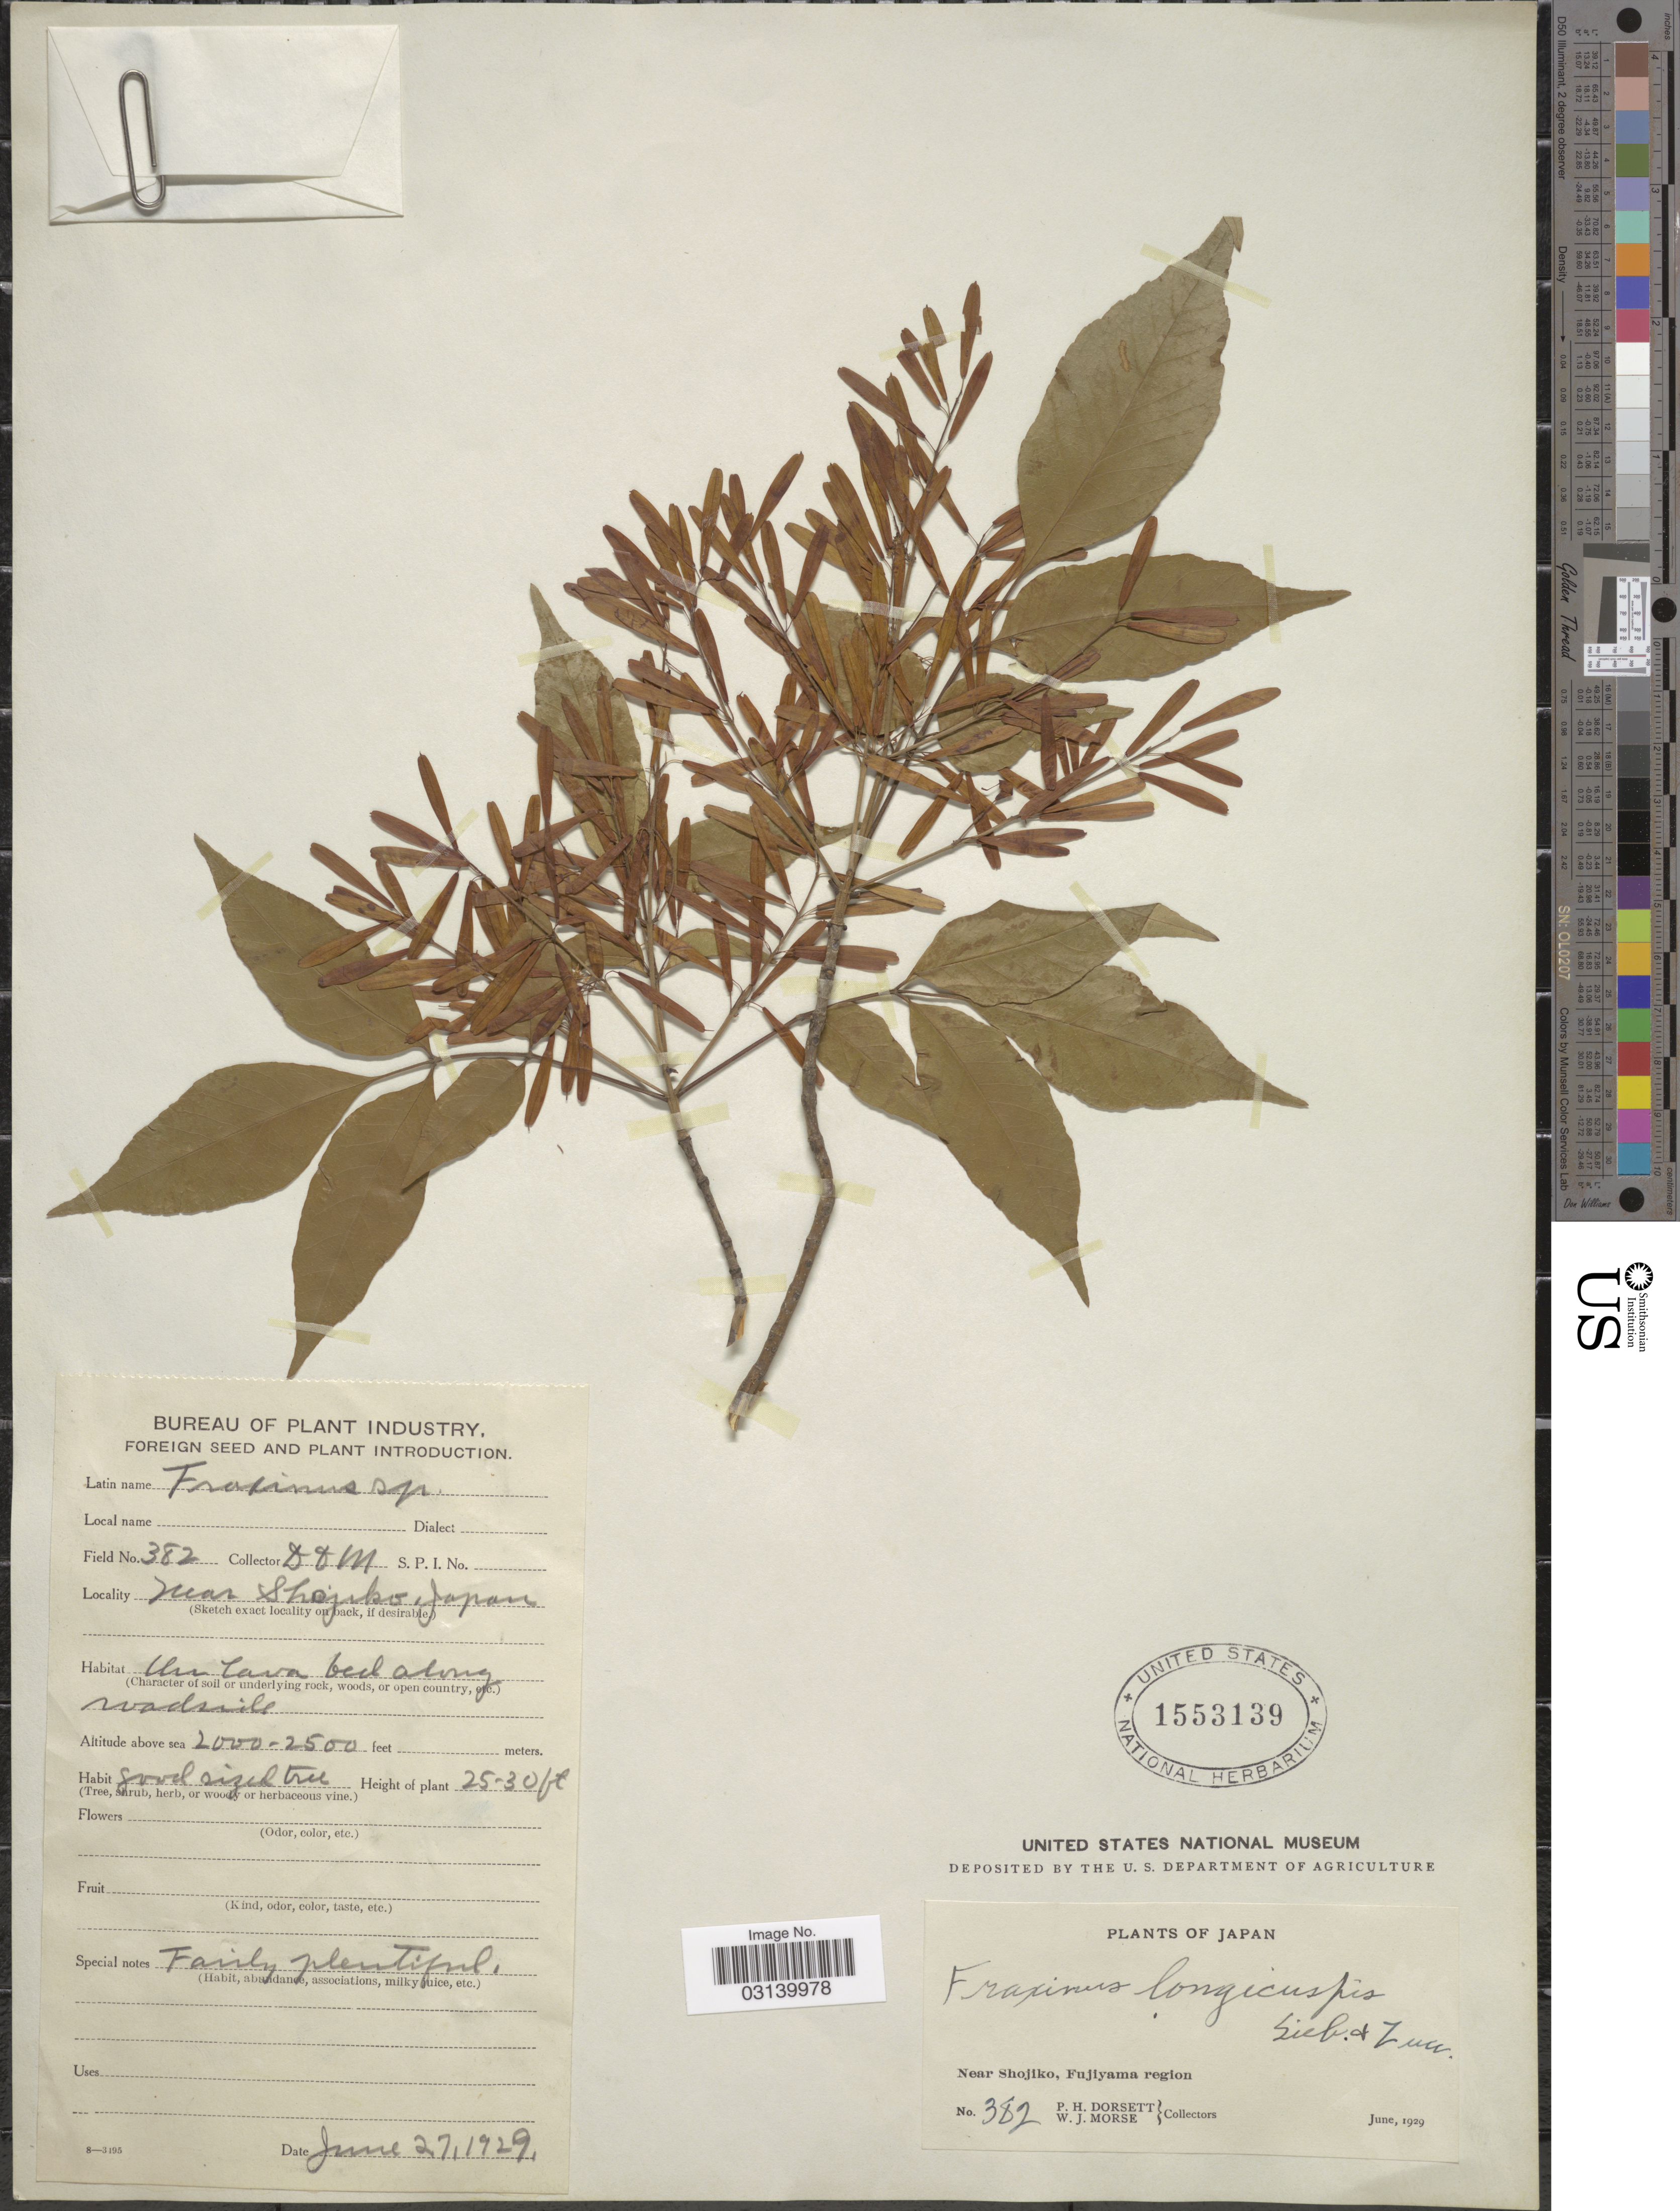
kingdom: Plantae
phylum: Tracheophyta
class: Magnoliopsida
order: Lamiales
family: Oleaceae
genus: Fraxinus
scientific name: Fraxinus longicuspis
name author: Siebold & Zucc.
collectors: P. H. Dorsett & W. J. Morse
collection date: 1929-06-27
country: Japan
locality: Near Shojiko, Fujiyama region.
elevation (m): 2000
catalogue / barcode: US 1553139